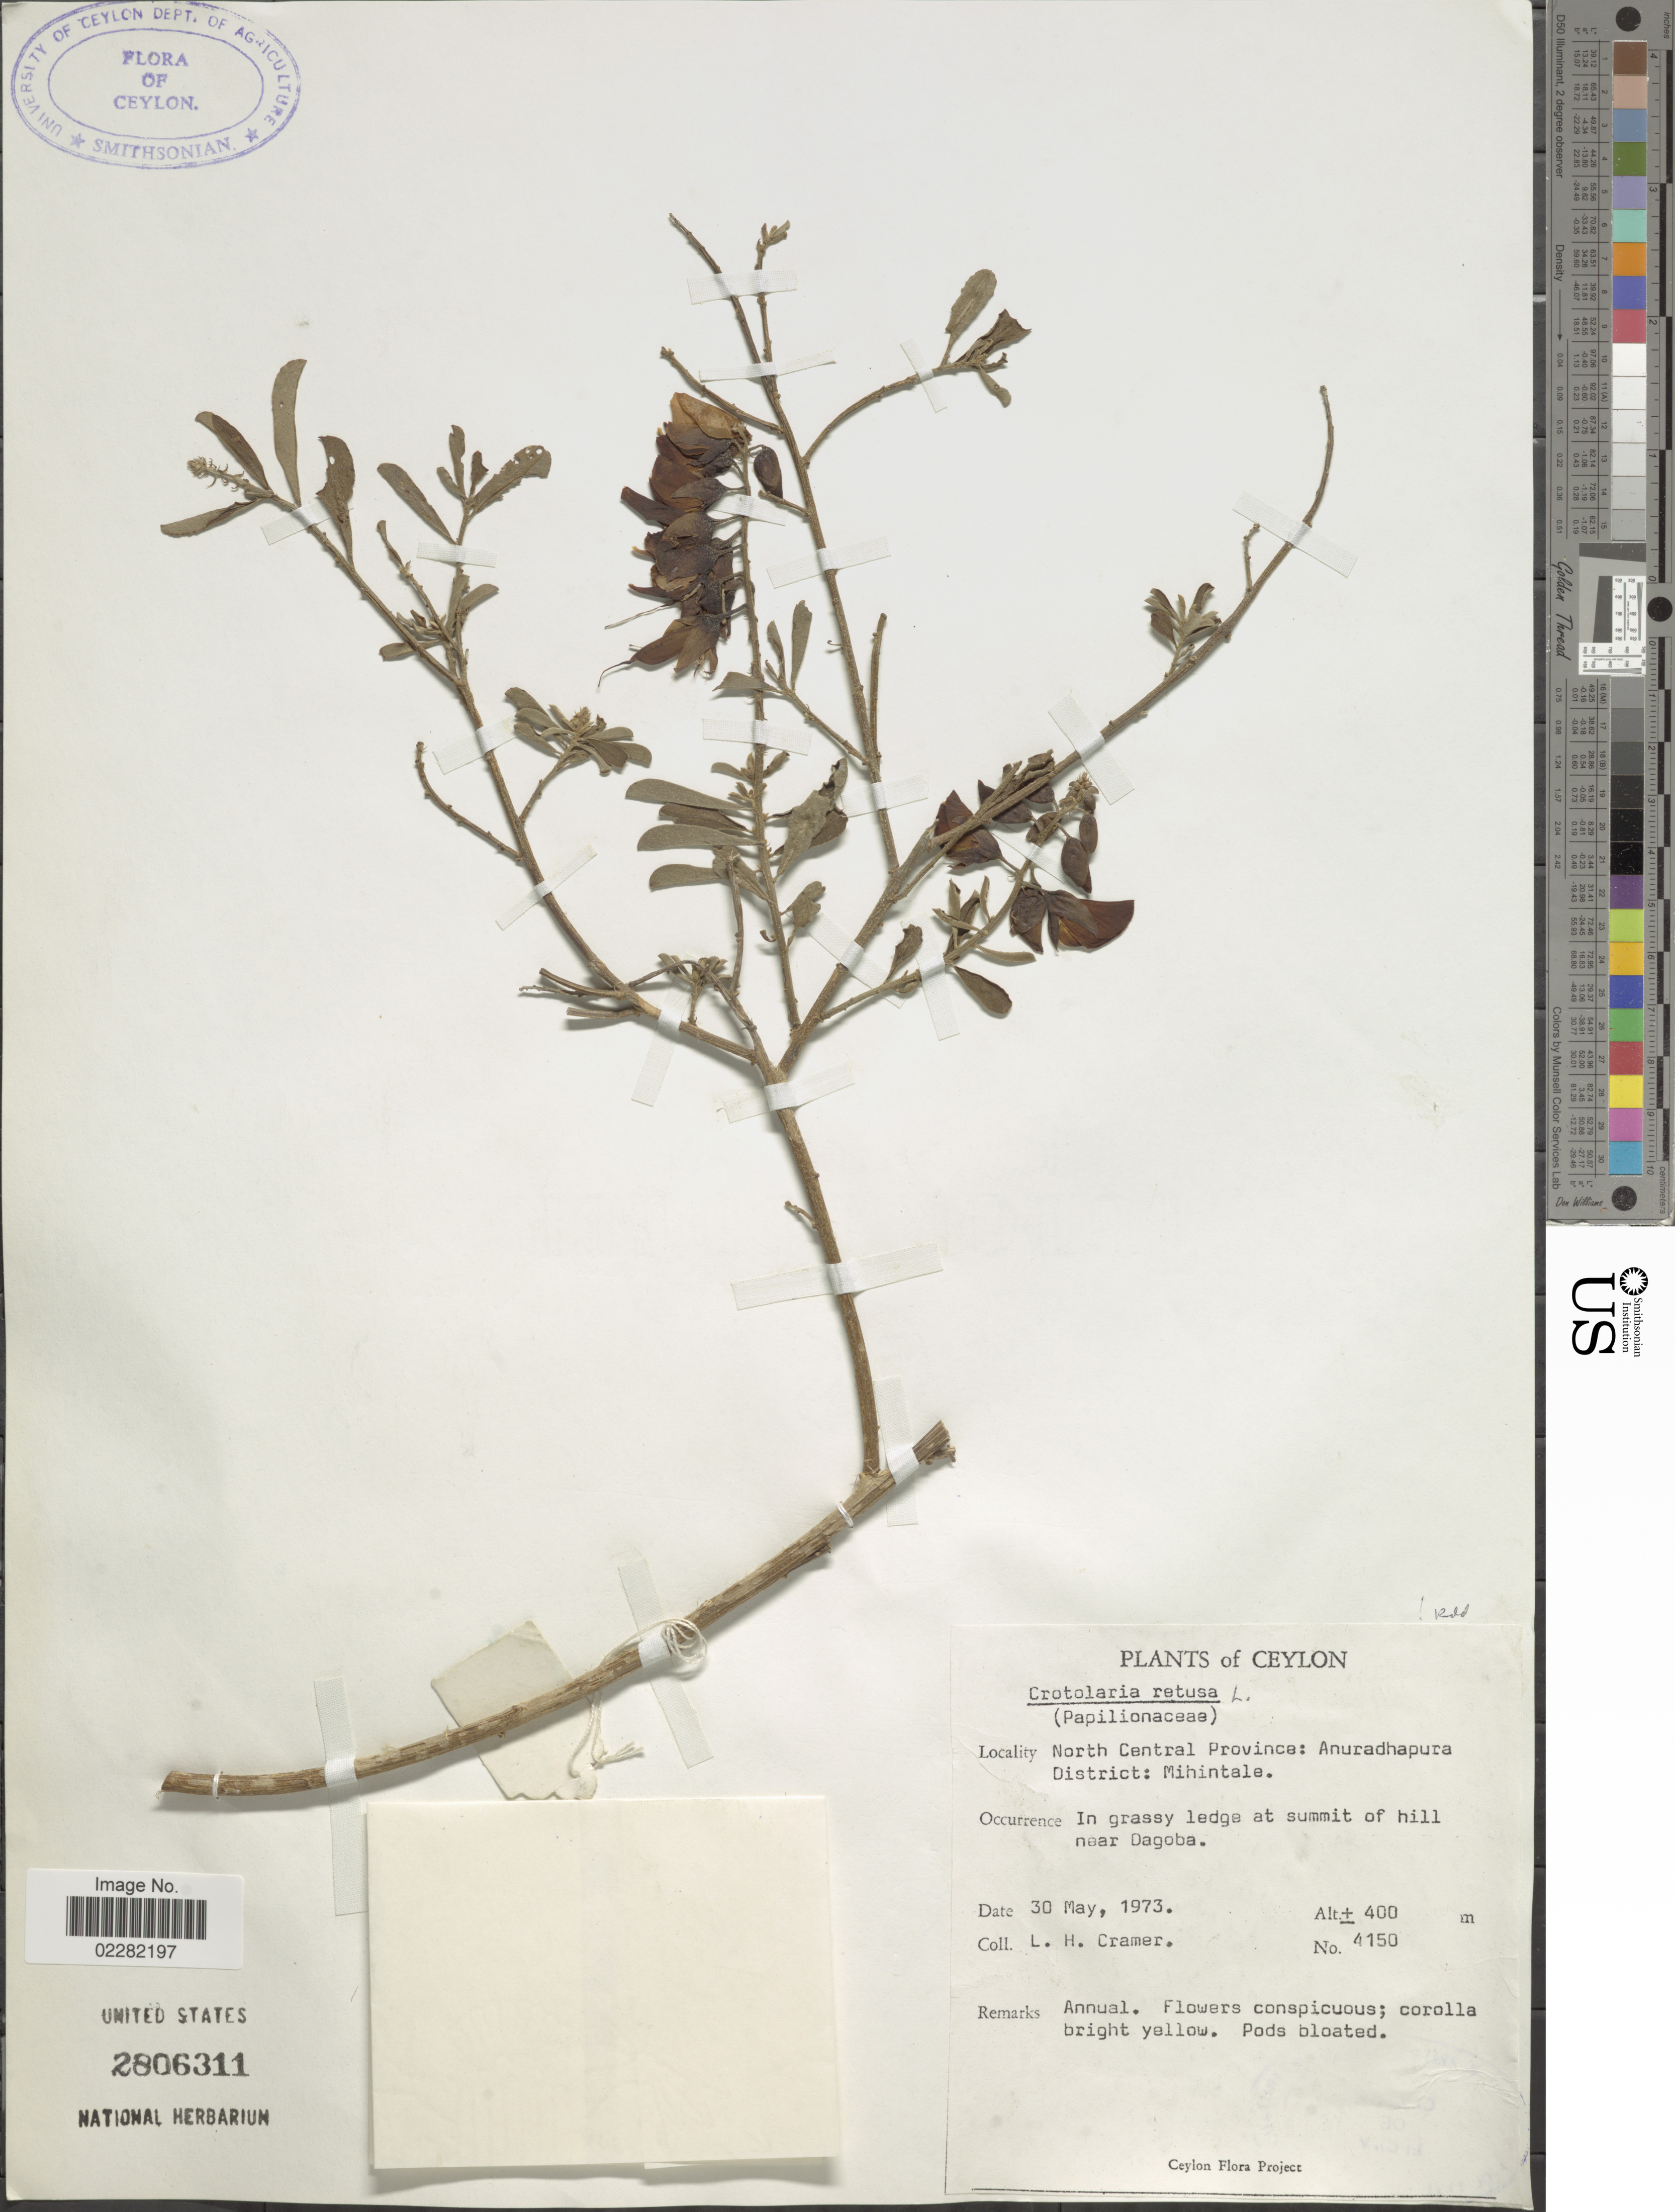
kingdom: Plantae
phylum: Tracheophyta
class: Magnoliopsida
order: Fabales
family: Fabaceae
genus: Crotalaria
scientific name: Crotalaria retusa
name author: L.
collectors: L. H. Cramer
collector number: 4150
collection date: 1973-05-30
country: Sri Lanka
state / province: North Central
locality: Ceylon, Anuradhapura District: Mihintale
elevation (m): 400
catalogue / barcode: US 2806311